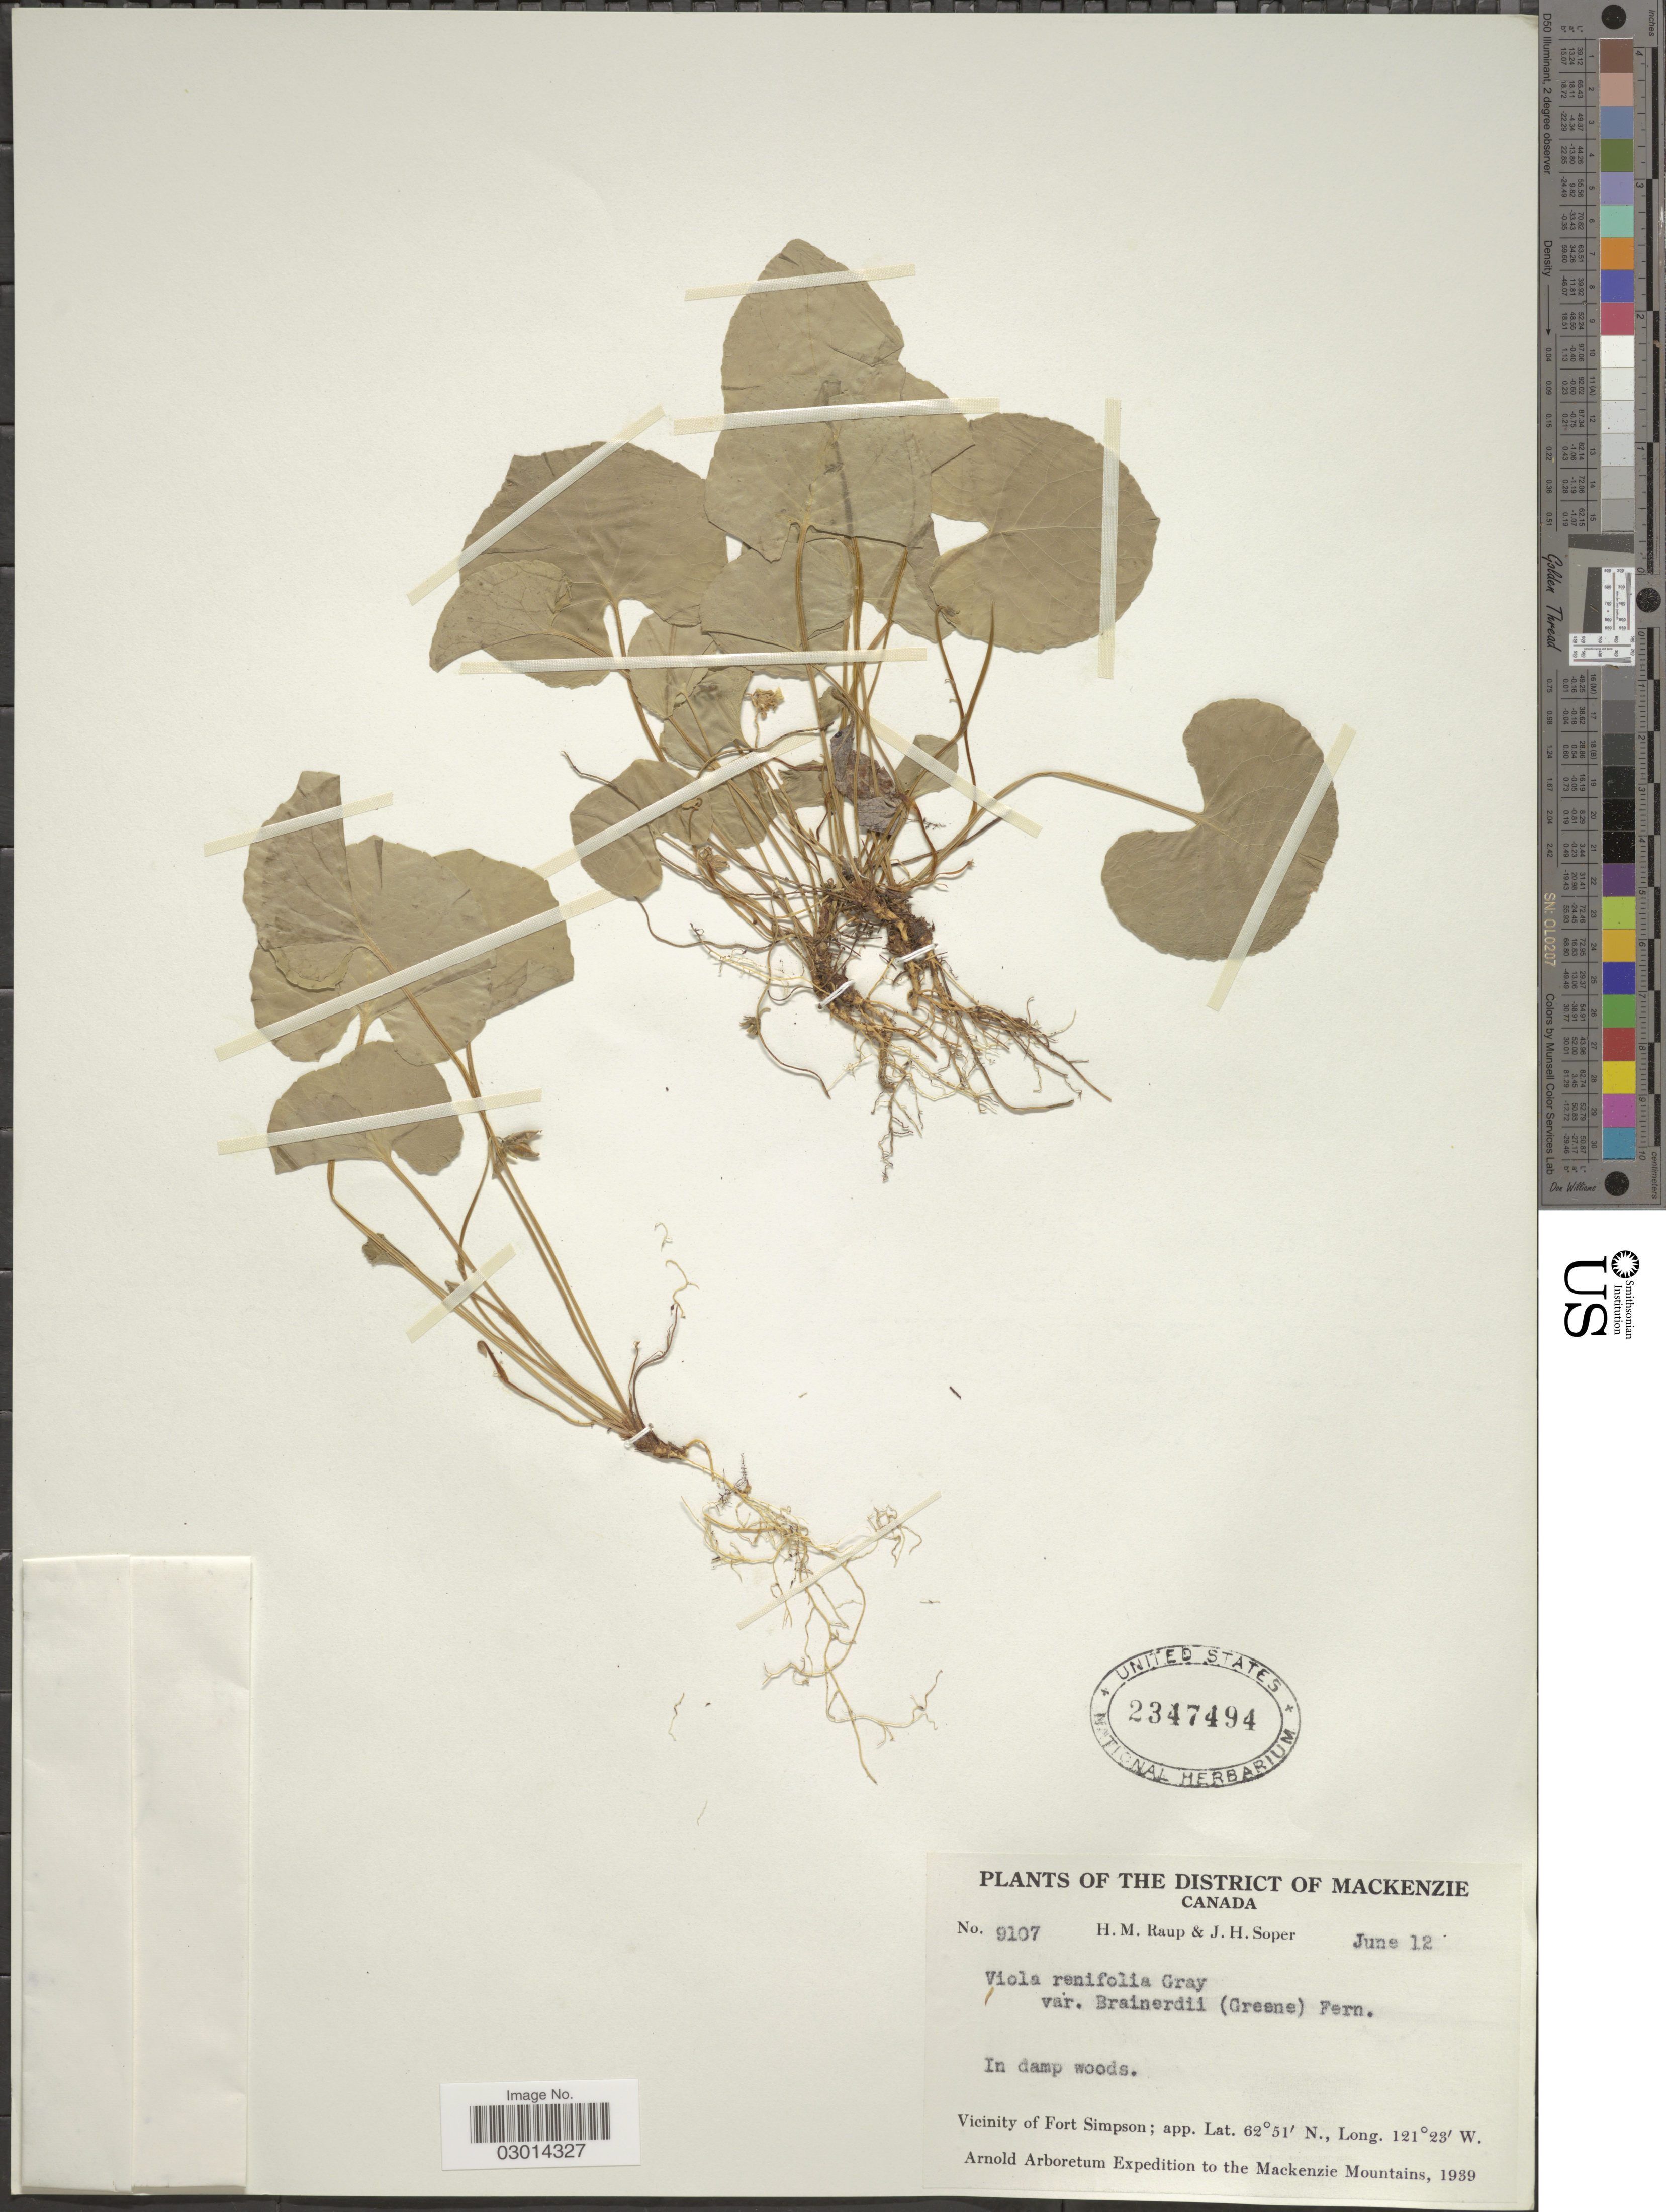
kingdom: Plantae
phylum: Tracheophyta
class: Magnoliopsida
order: Malpighiales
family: Violaceae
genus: Viola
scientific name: Viola renifolia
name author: A. Gray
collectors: H. Raup & J. H. Soper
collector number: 9107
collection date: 1939-06-12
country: Canada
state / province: Northwest Territories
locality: The District of Mackenzie. Vicinity of Fort Simpson. Mackenzie Mountains.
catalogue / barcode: US 2347494